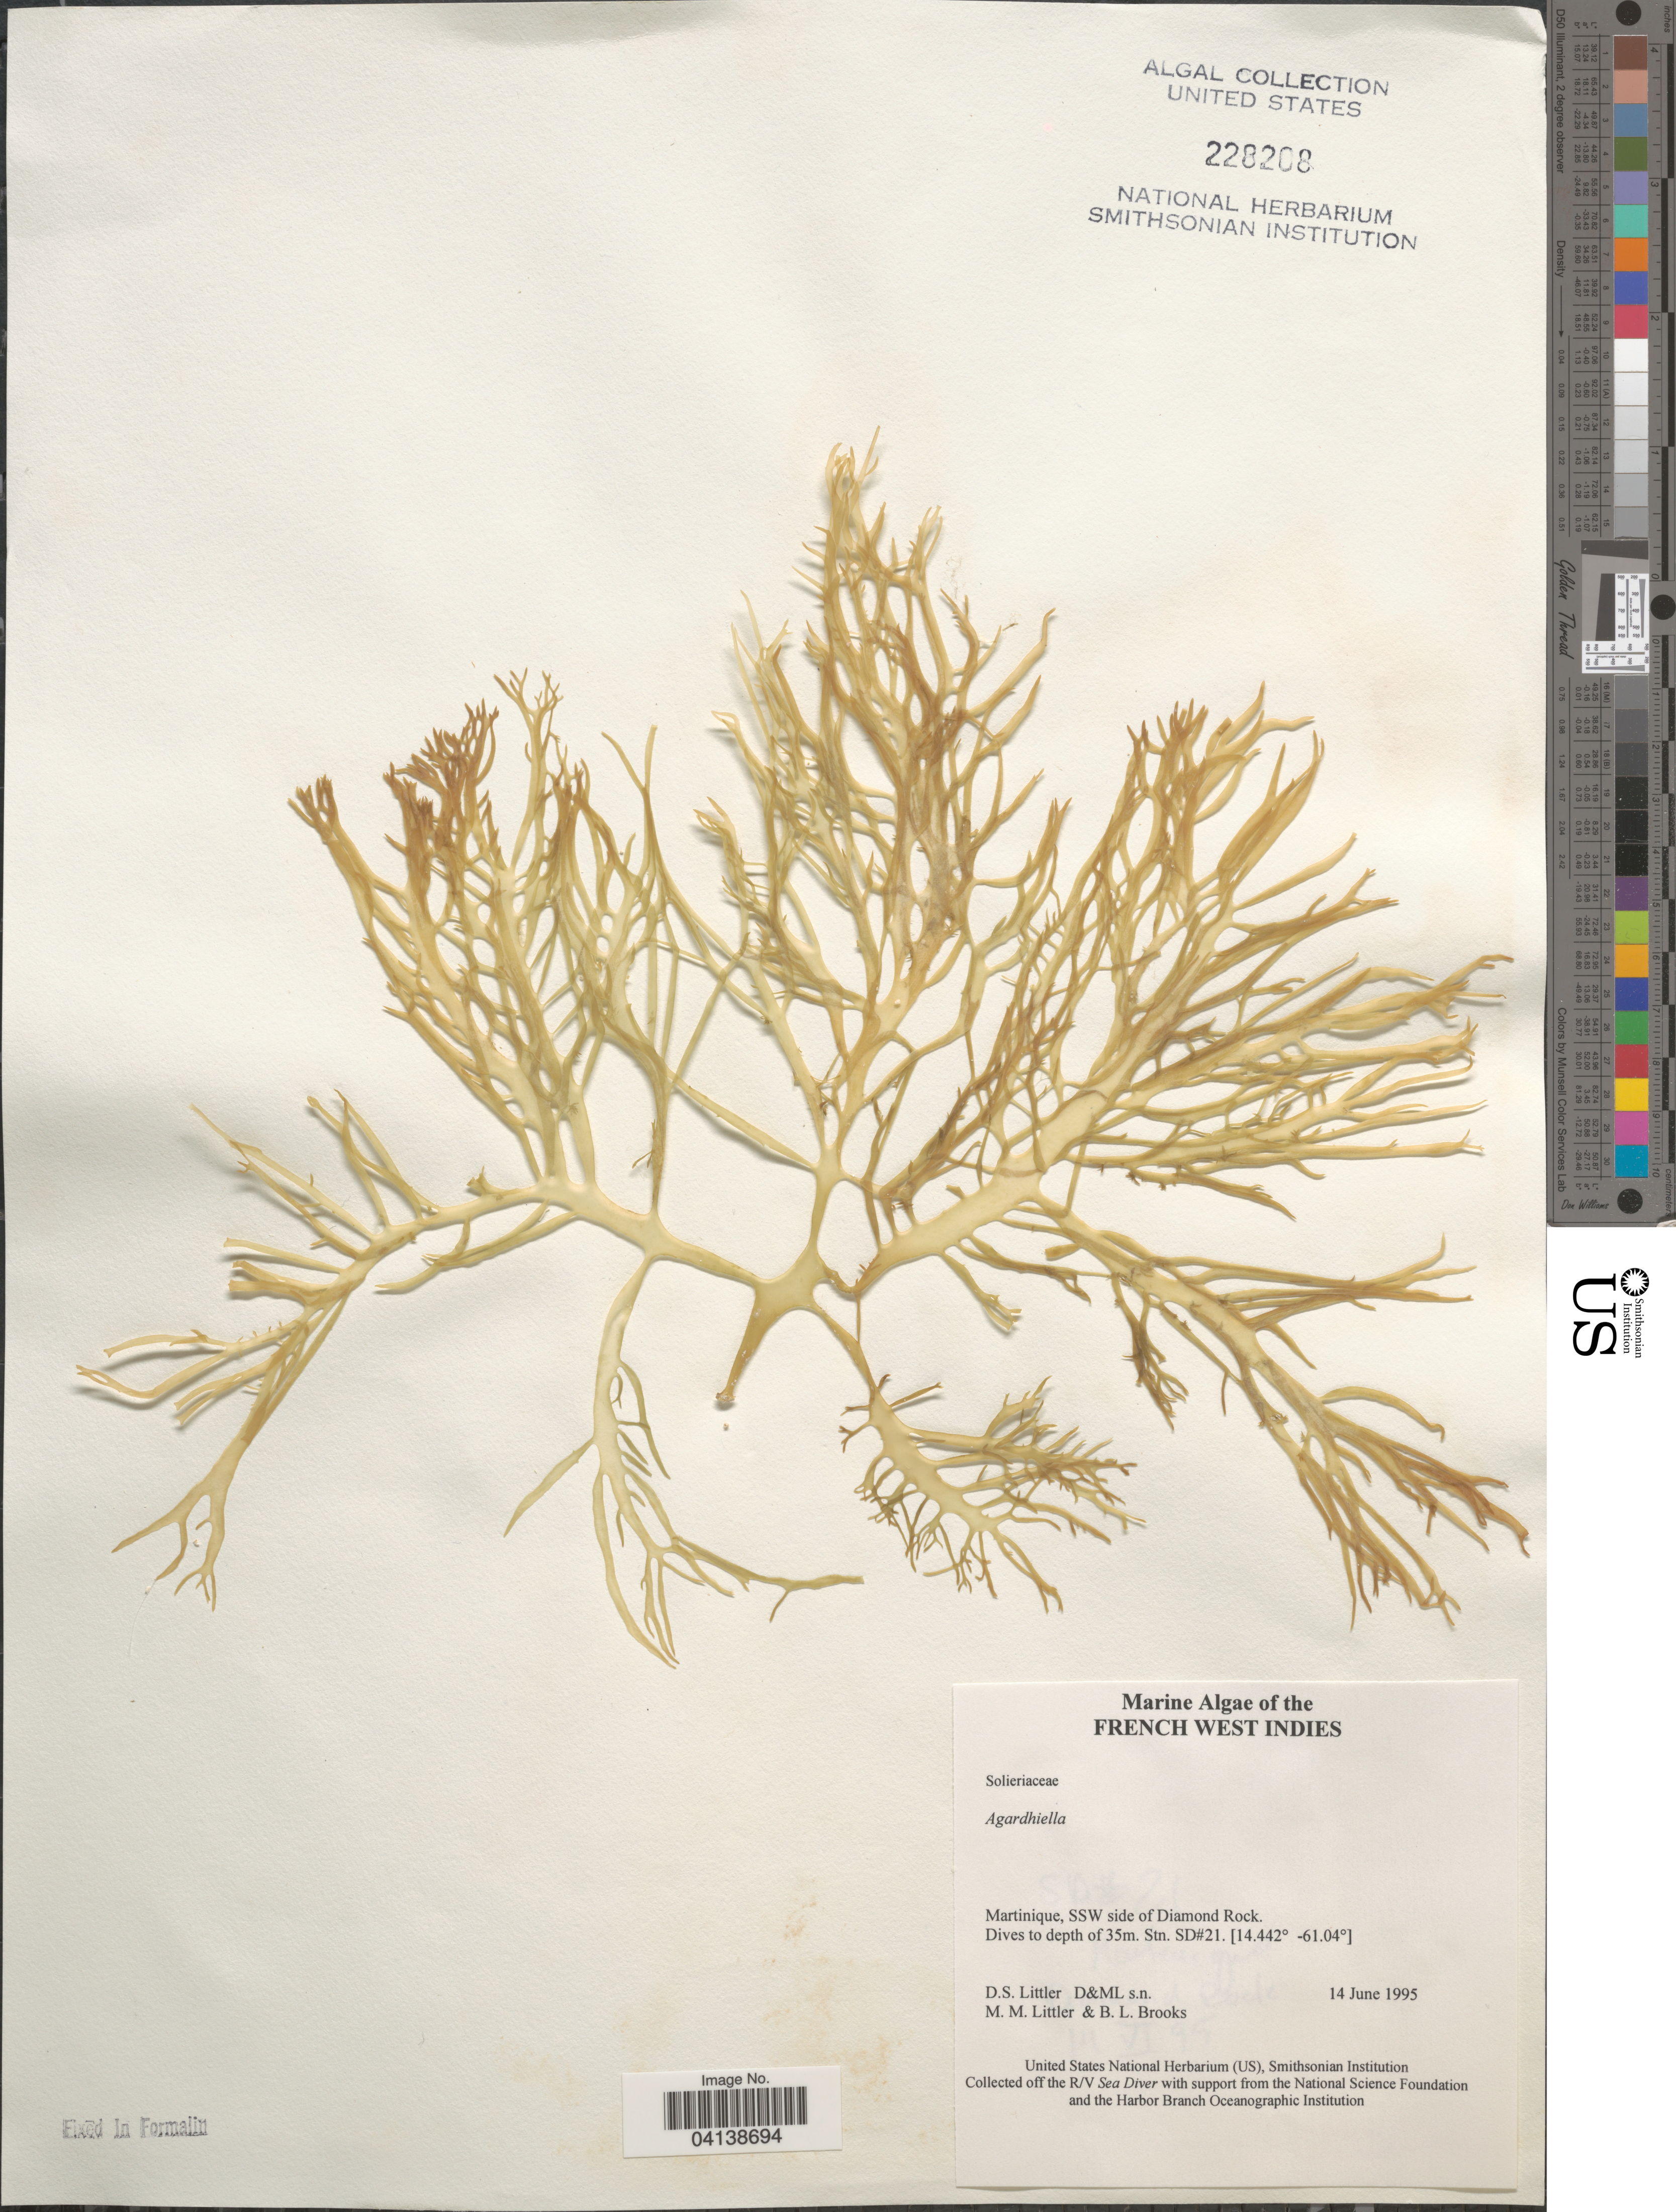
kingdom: Plantae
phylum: Rhodophyta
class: Florideophyceae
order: Gigartinales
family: Solieriaceae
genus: Agardhiella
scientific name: Agardhiella sp.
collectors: D. S. Littler & B. Brooks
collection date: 1995-06-14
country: Martinique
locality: French West Indies. SSW side of Diamond Rock. Stn. SD#21.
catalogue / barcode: US 228208